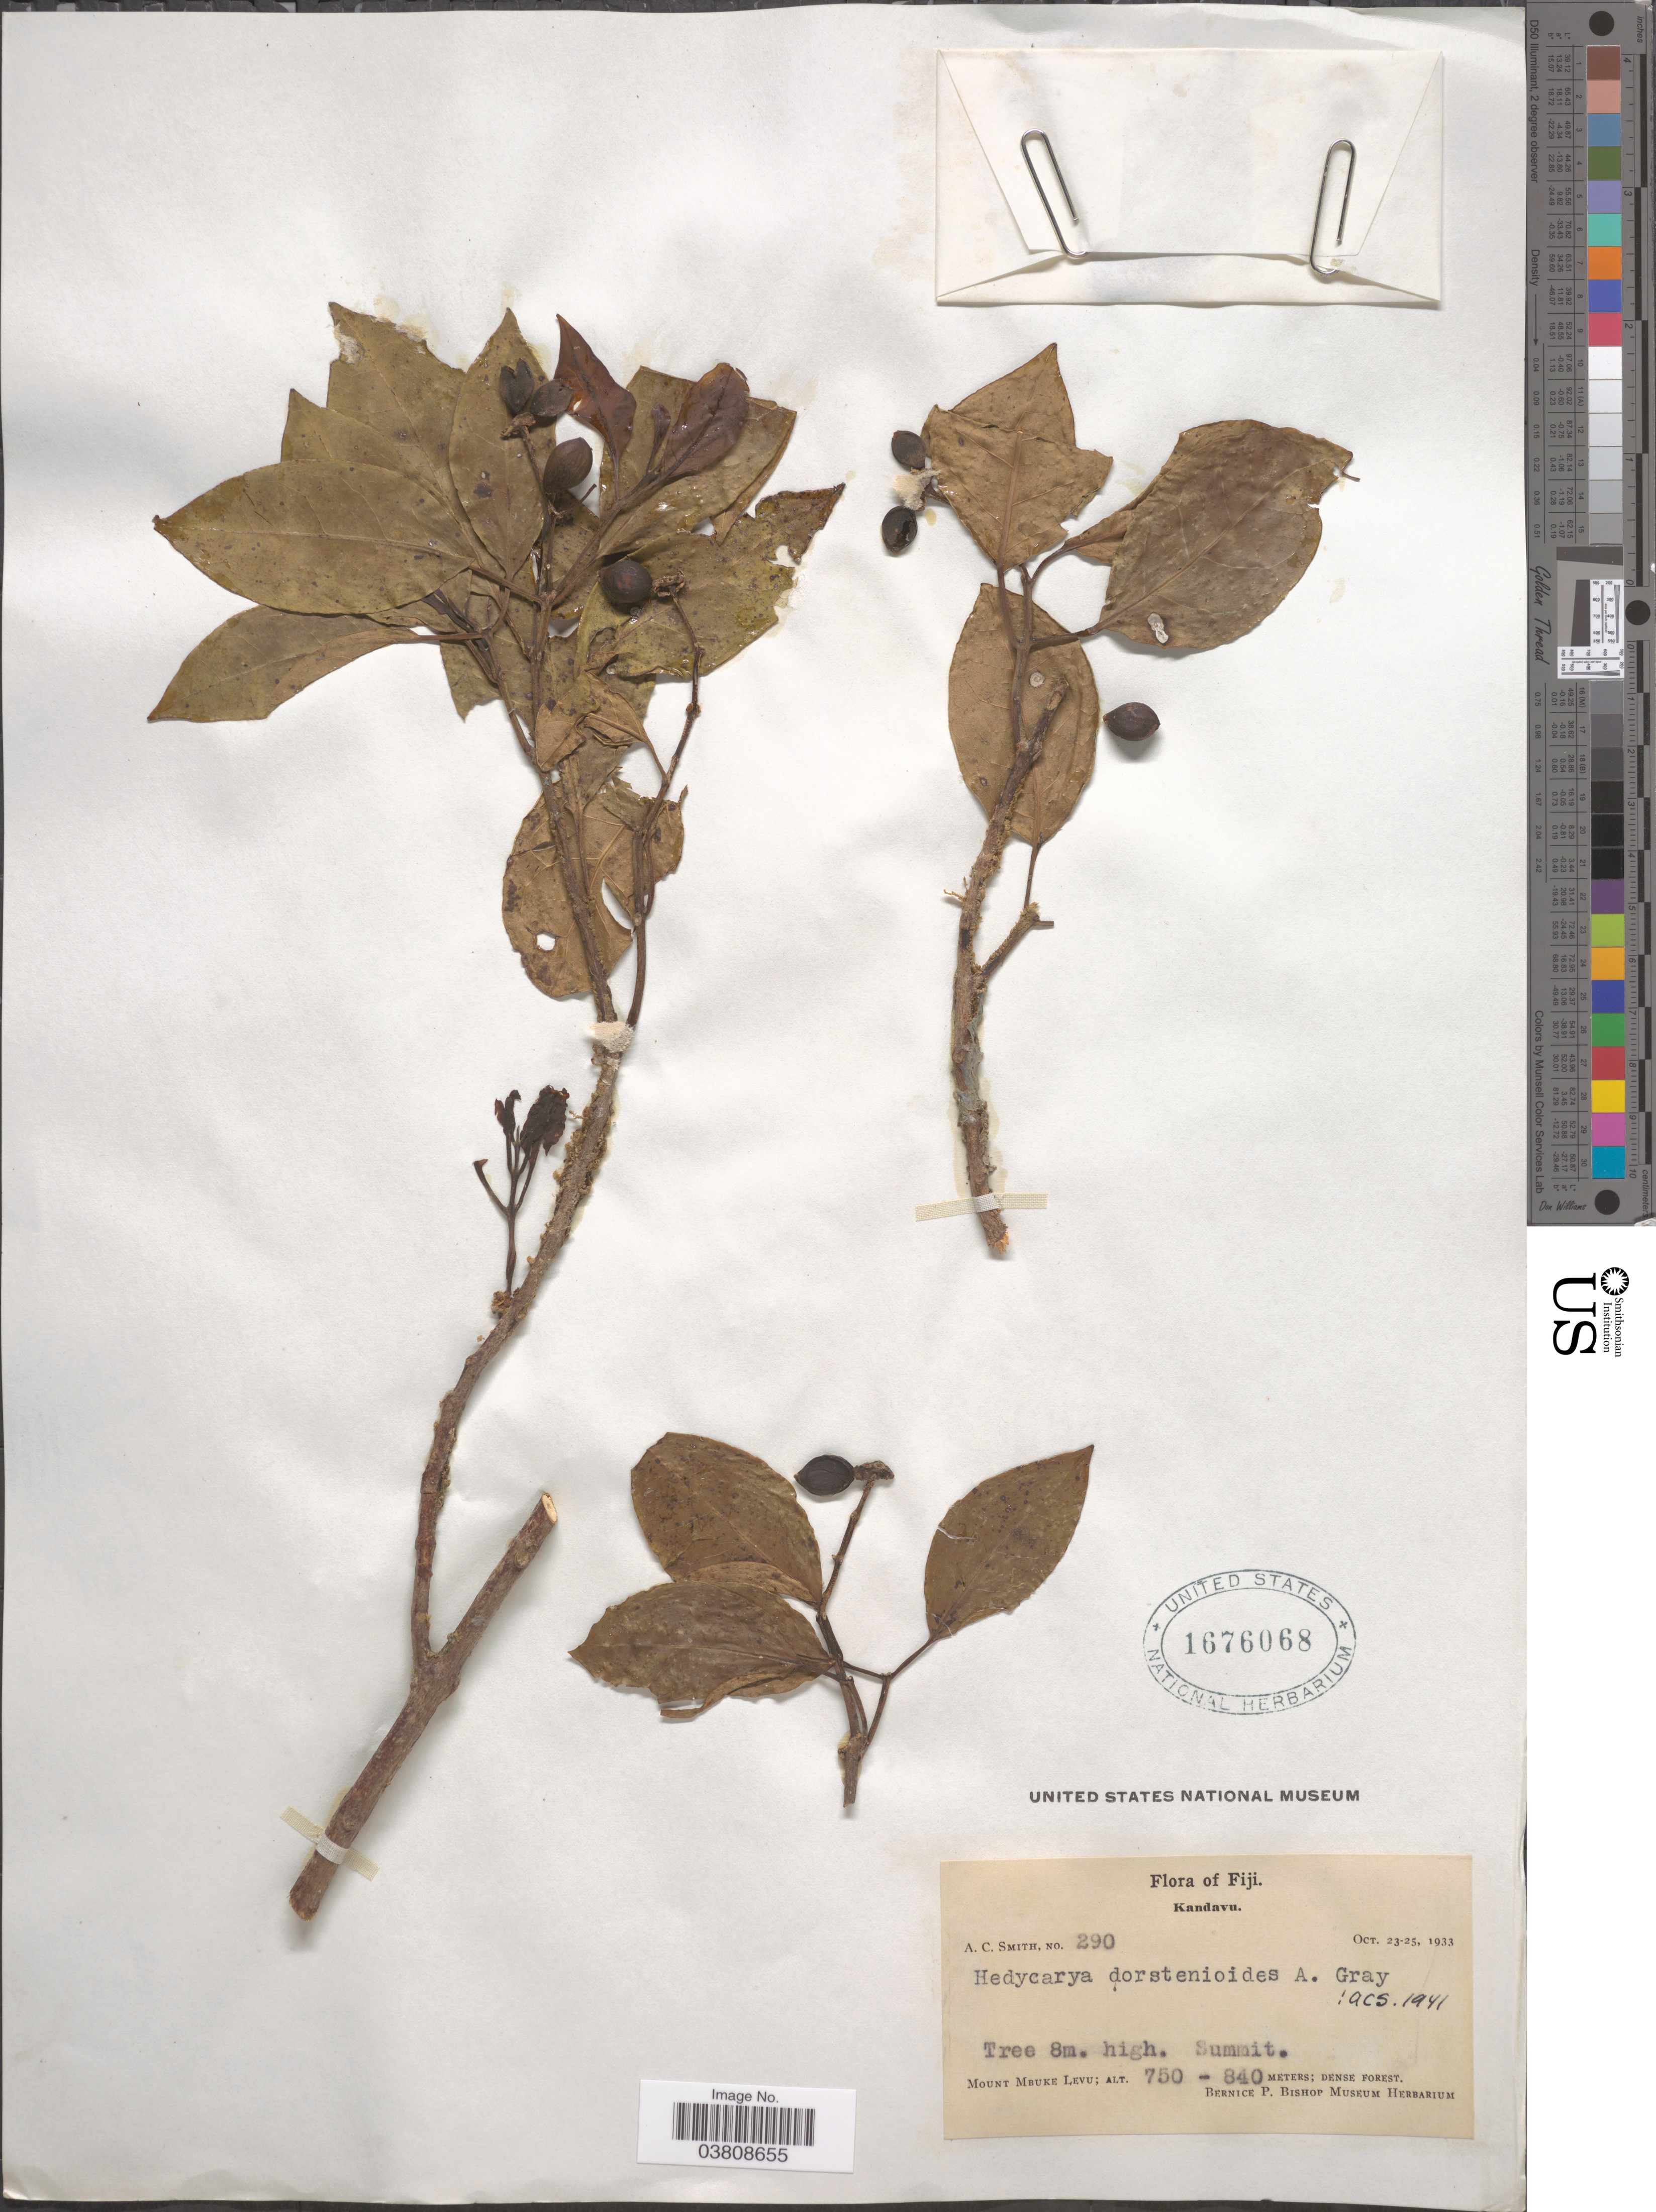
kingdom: Plantae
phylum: Tracheophyta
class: Magnoliopsida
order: Laurales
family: Monimiaceae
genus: Hedycarya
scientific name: Hedycarya dorstenioides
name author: A. Gray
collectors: A. C. Smith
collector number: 290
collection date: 1933-10-23/1933-10-25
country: Fiji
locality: Kandavu. Mount Mbuke Levu.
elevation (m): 750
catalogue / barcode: US 1676068